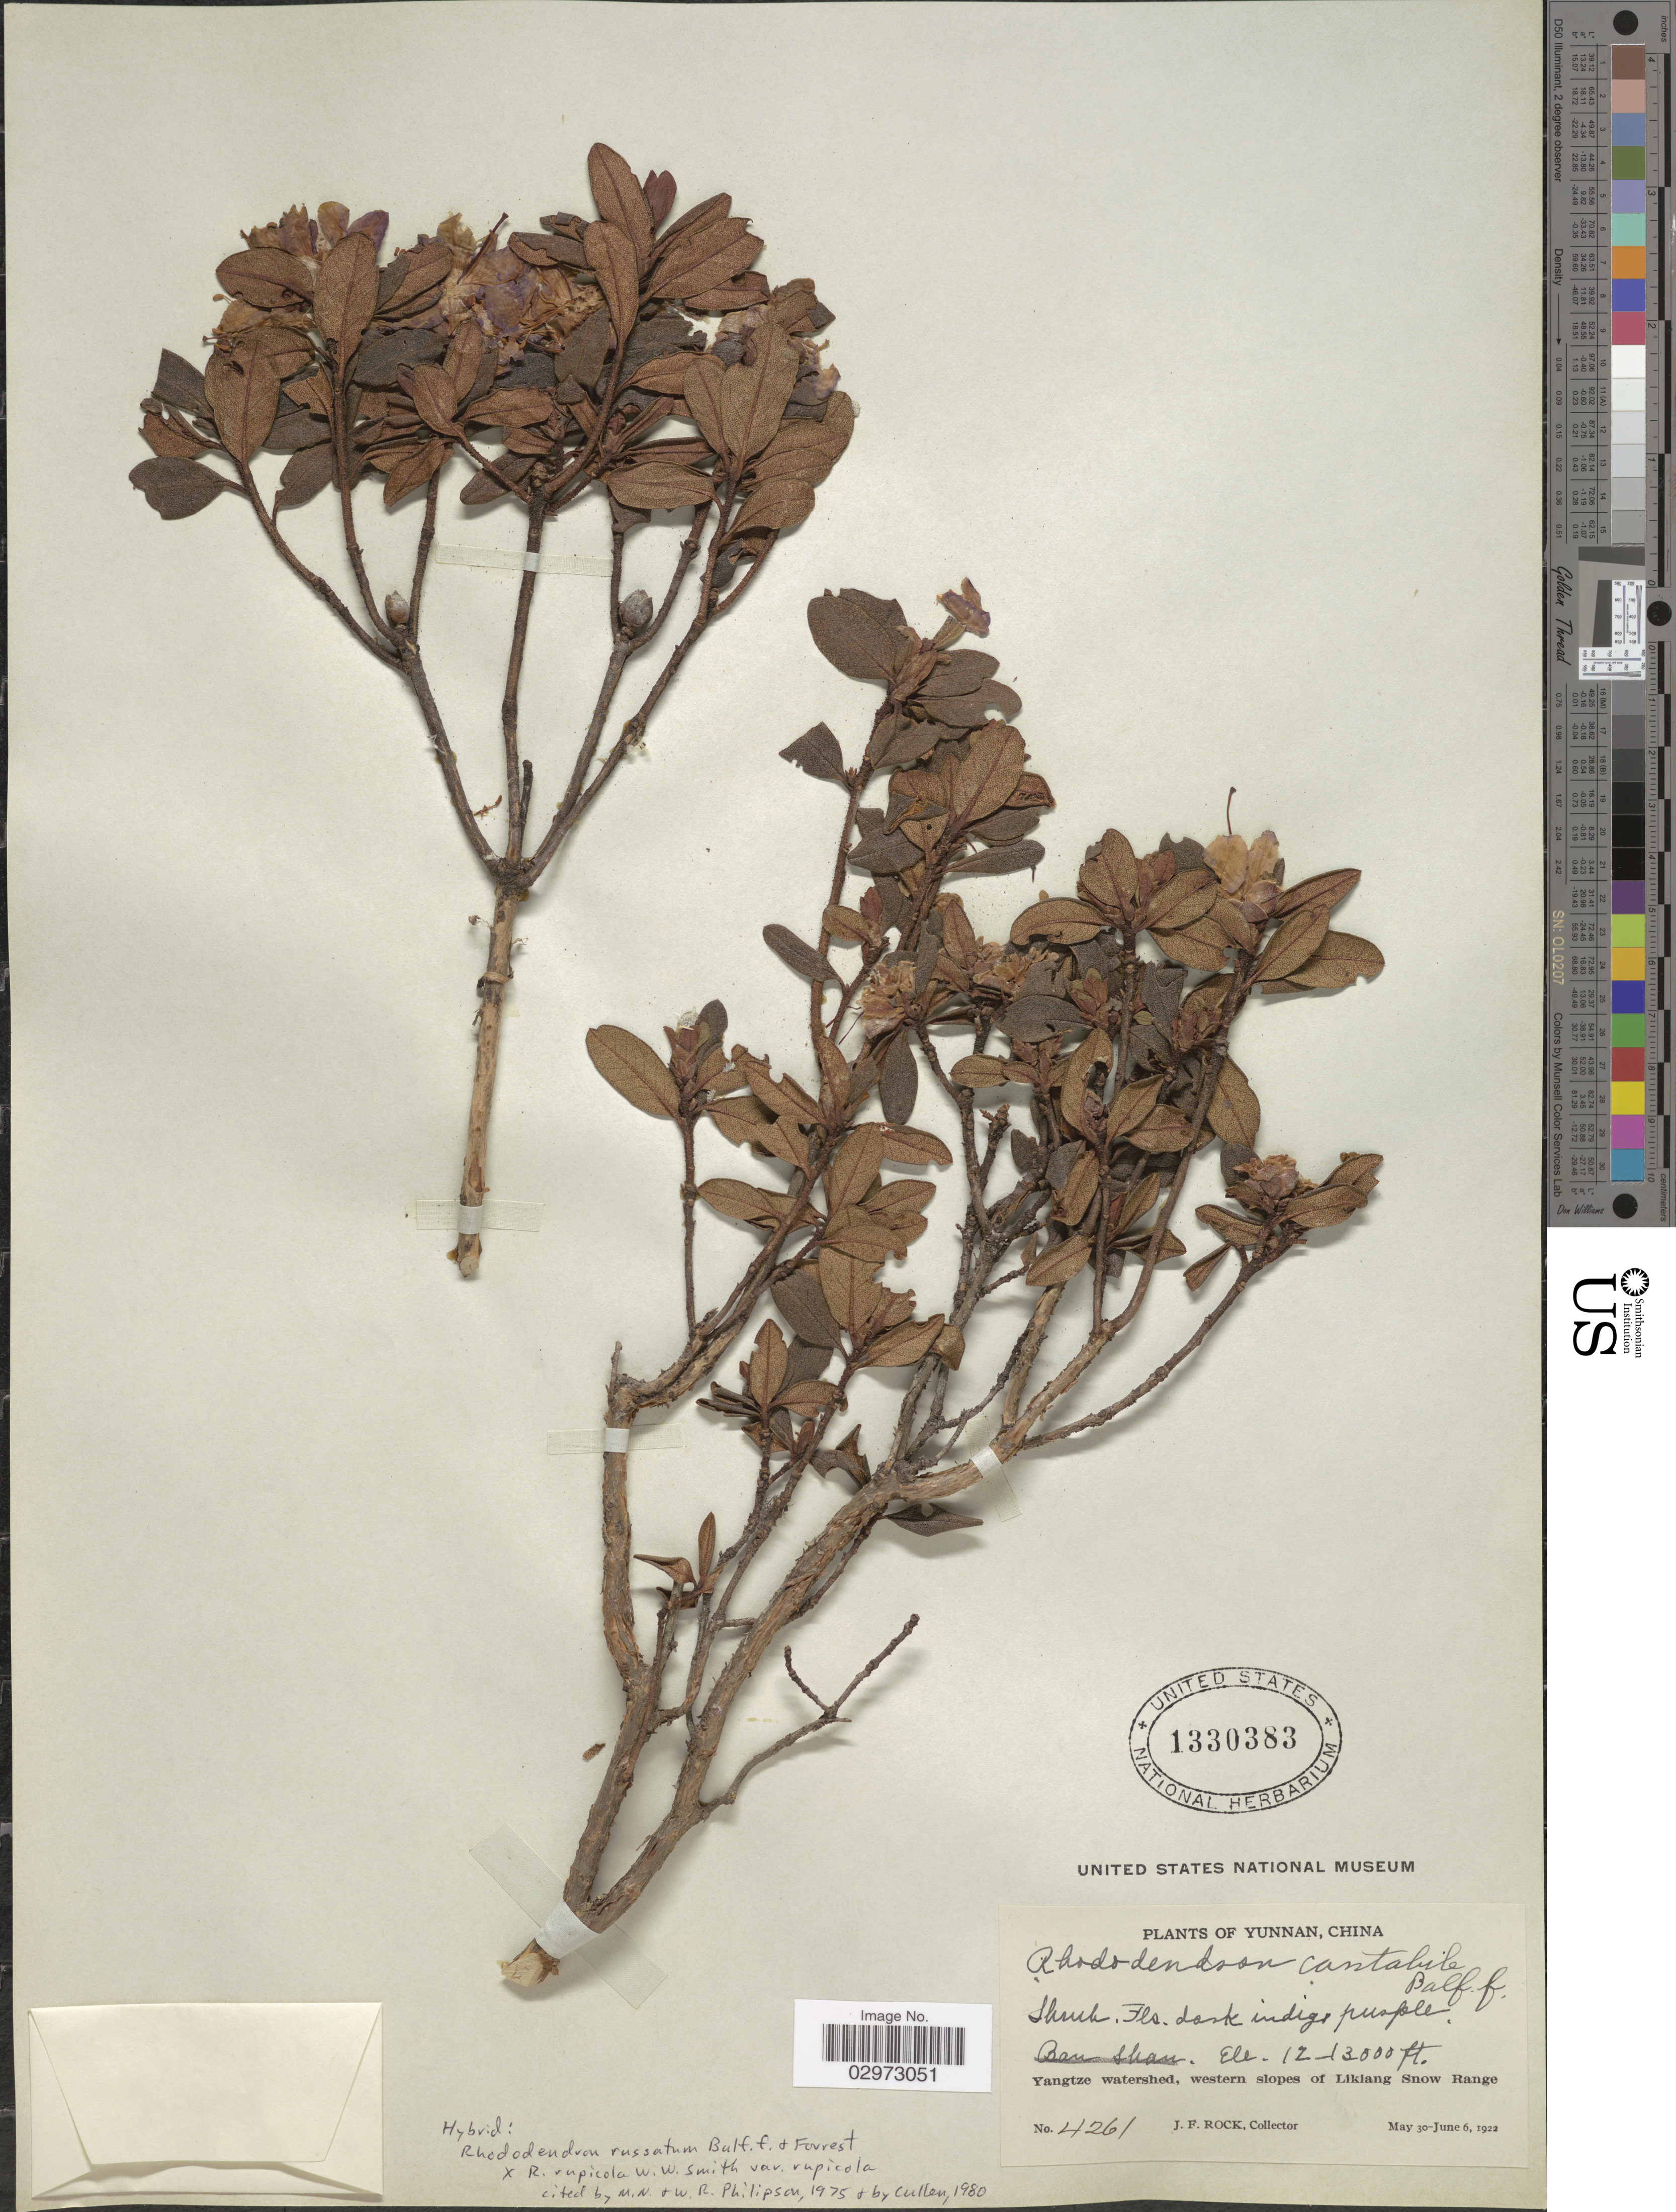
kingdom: Plantae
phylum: Tracheophyta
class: Magnoliopsida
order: Ericales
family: Ericaceae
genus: Rhododendron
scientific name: Rhododendron russatum x R. rupicola W.W. Sm.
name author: Balf. f. & Forrest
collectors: J. Rock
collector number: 4261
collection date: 1922-05-30/1922-06-06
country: China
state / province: Yunnan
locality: Yangtze watershed, western slopes of Likiang Snow Range.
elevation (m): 3658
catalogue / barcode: US 1330383